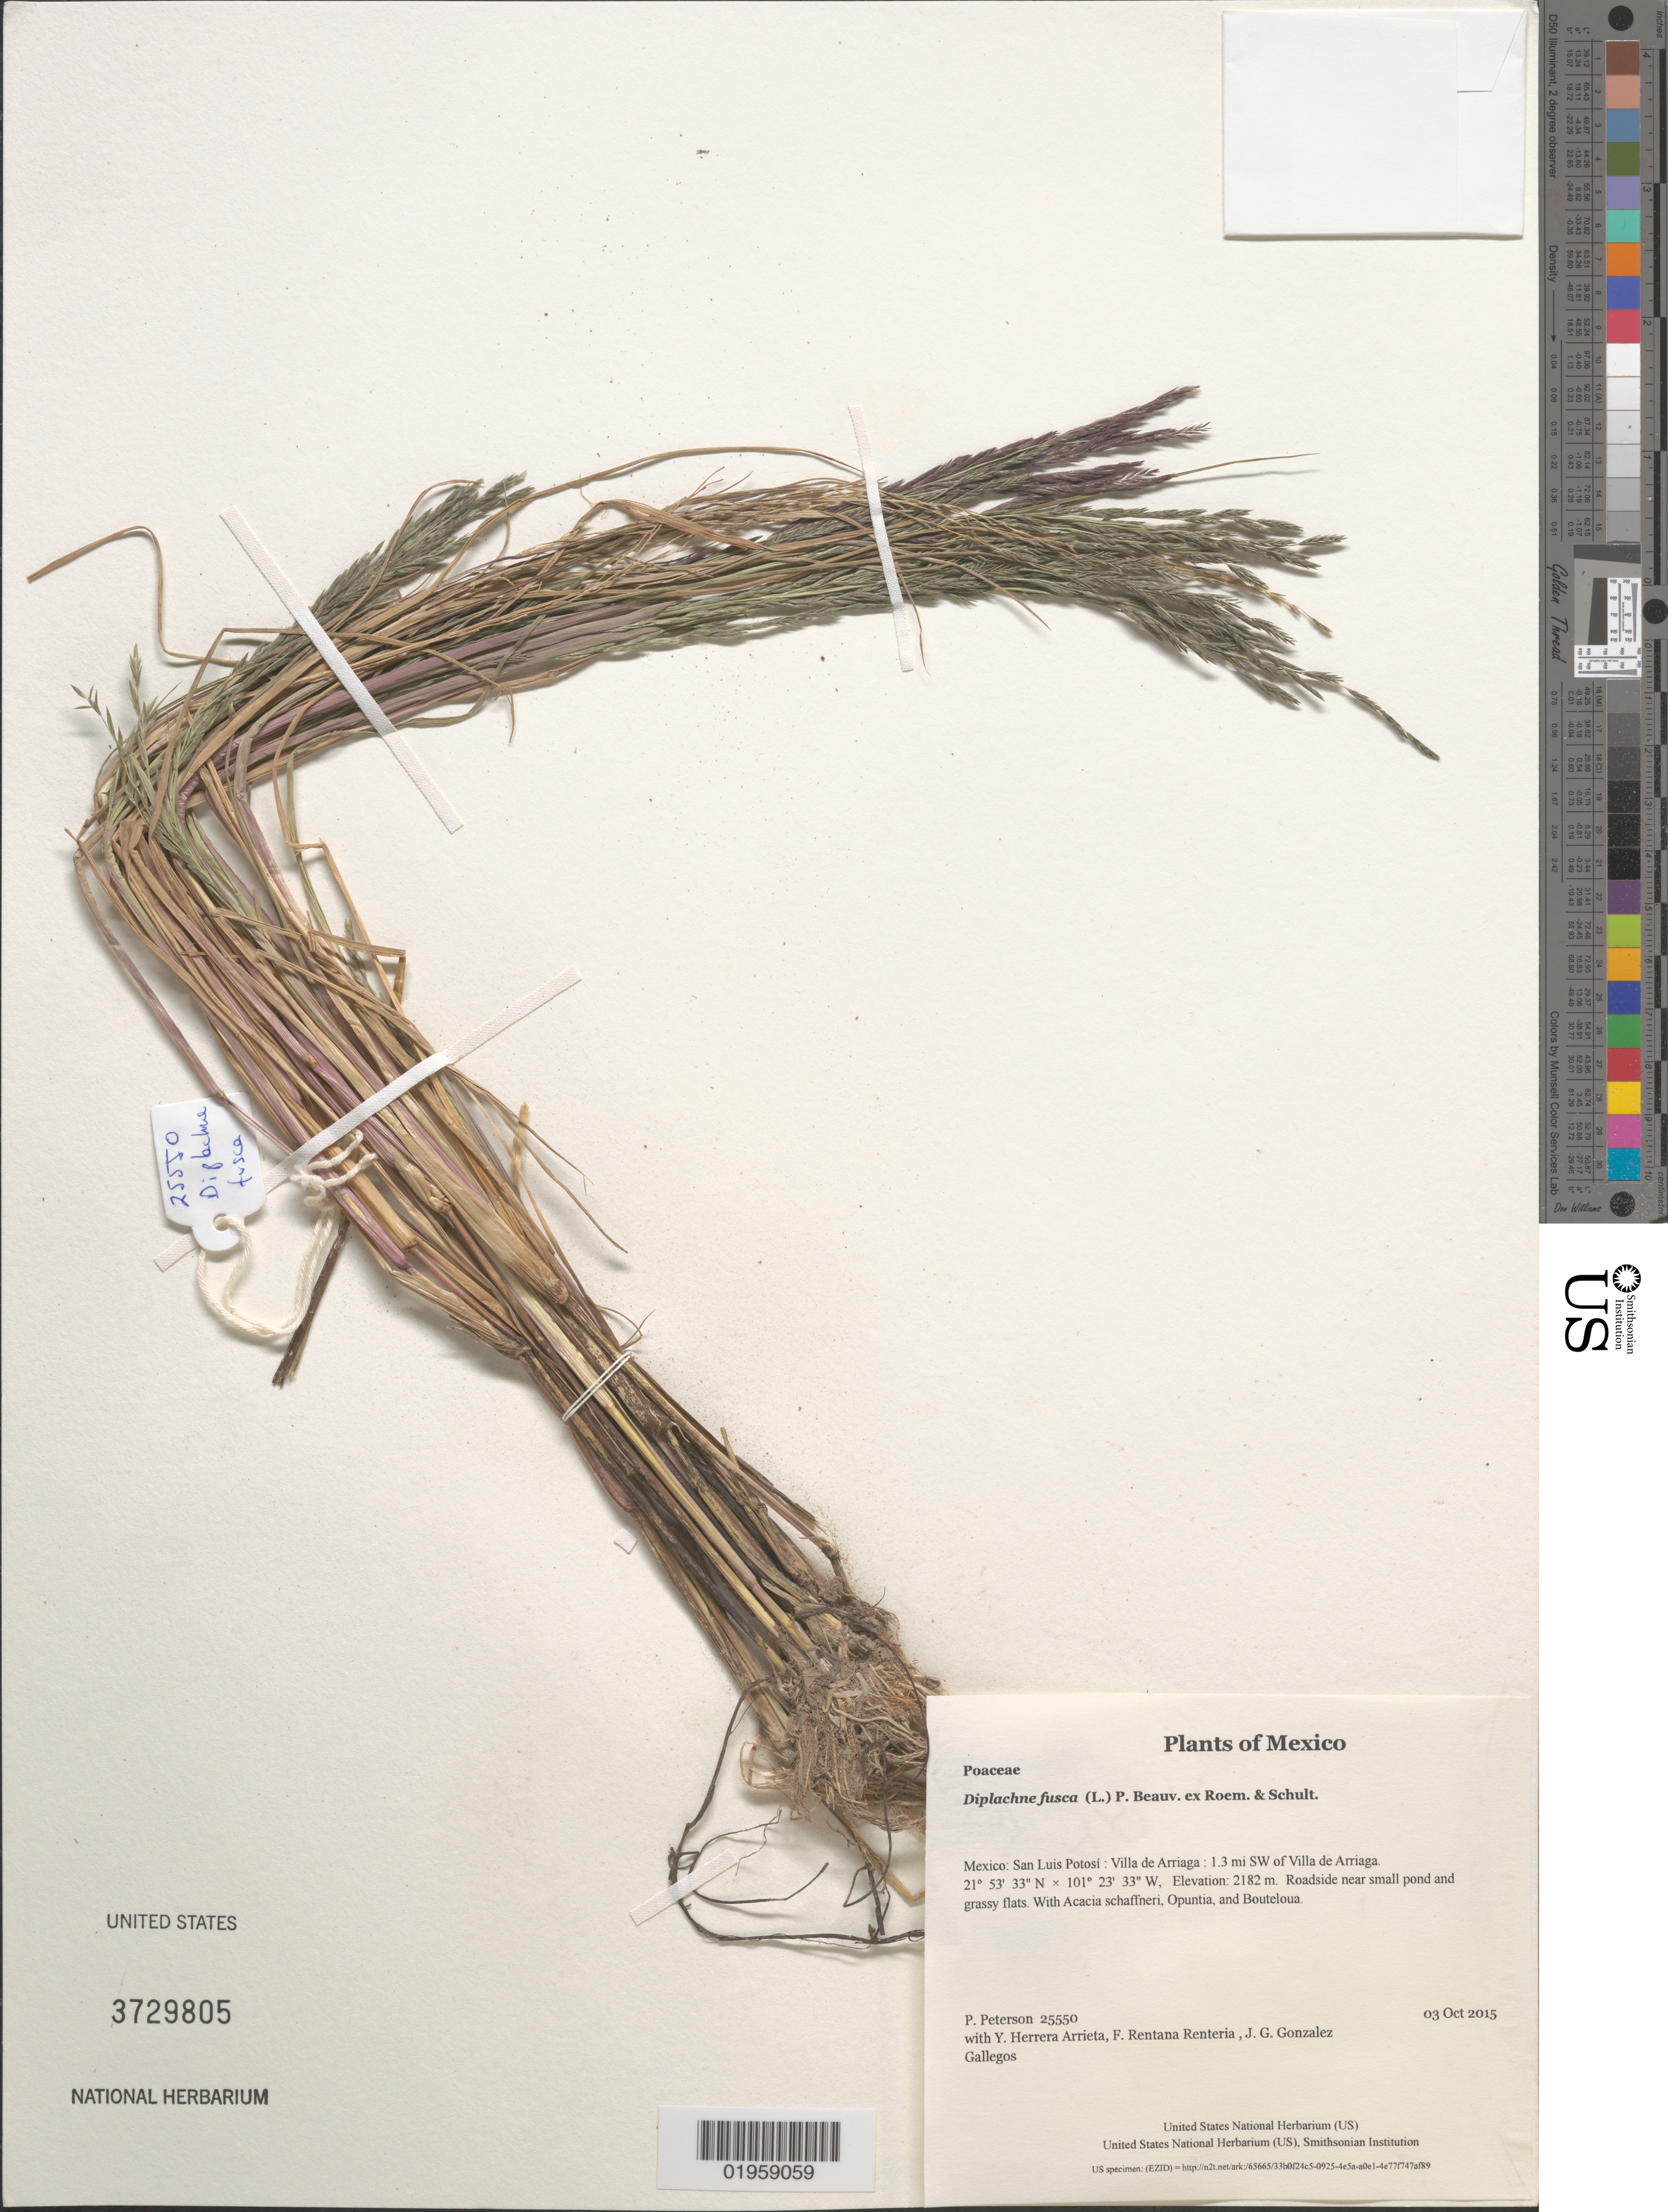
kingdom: Plantae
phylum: Tracheophyta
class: Liliopsida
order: Poales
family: Poaceae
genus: Diplachne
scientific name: Diplachne fusca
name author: (L.) P. Beauv. ex Roem. & Schult.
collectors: P. M. Peterson, Y. Herrera Arrieta, F. Rentana Renteria & J. G. Gonzalez Gallegos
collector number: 25550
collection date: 2015-10-03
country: Mexico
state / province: San Luis Potosí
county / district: Villa de Arriaga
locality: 1.3 mi SW of Villa de Arriaga.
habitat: Roadside near small pond and grassy flats.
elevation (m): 2182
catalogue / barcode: US 3729805